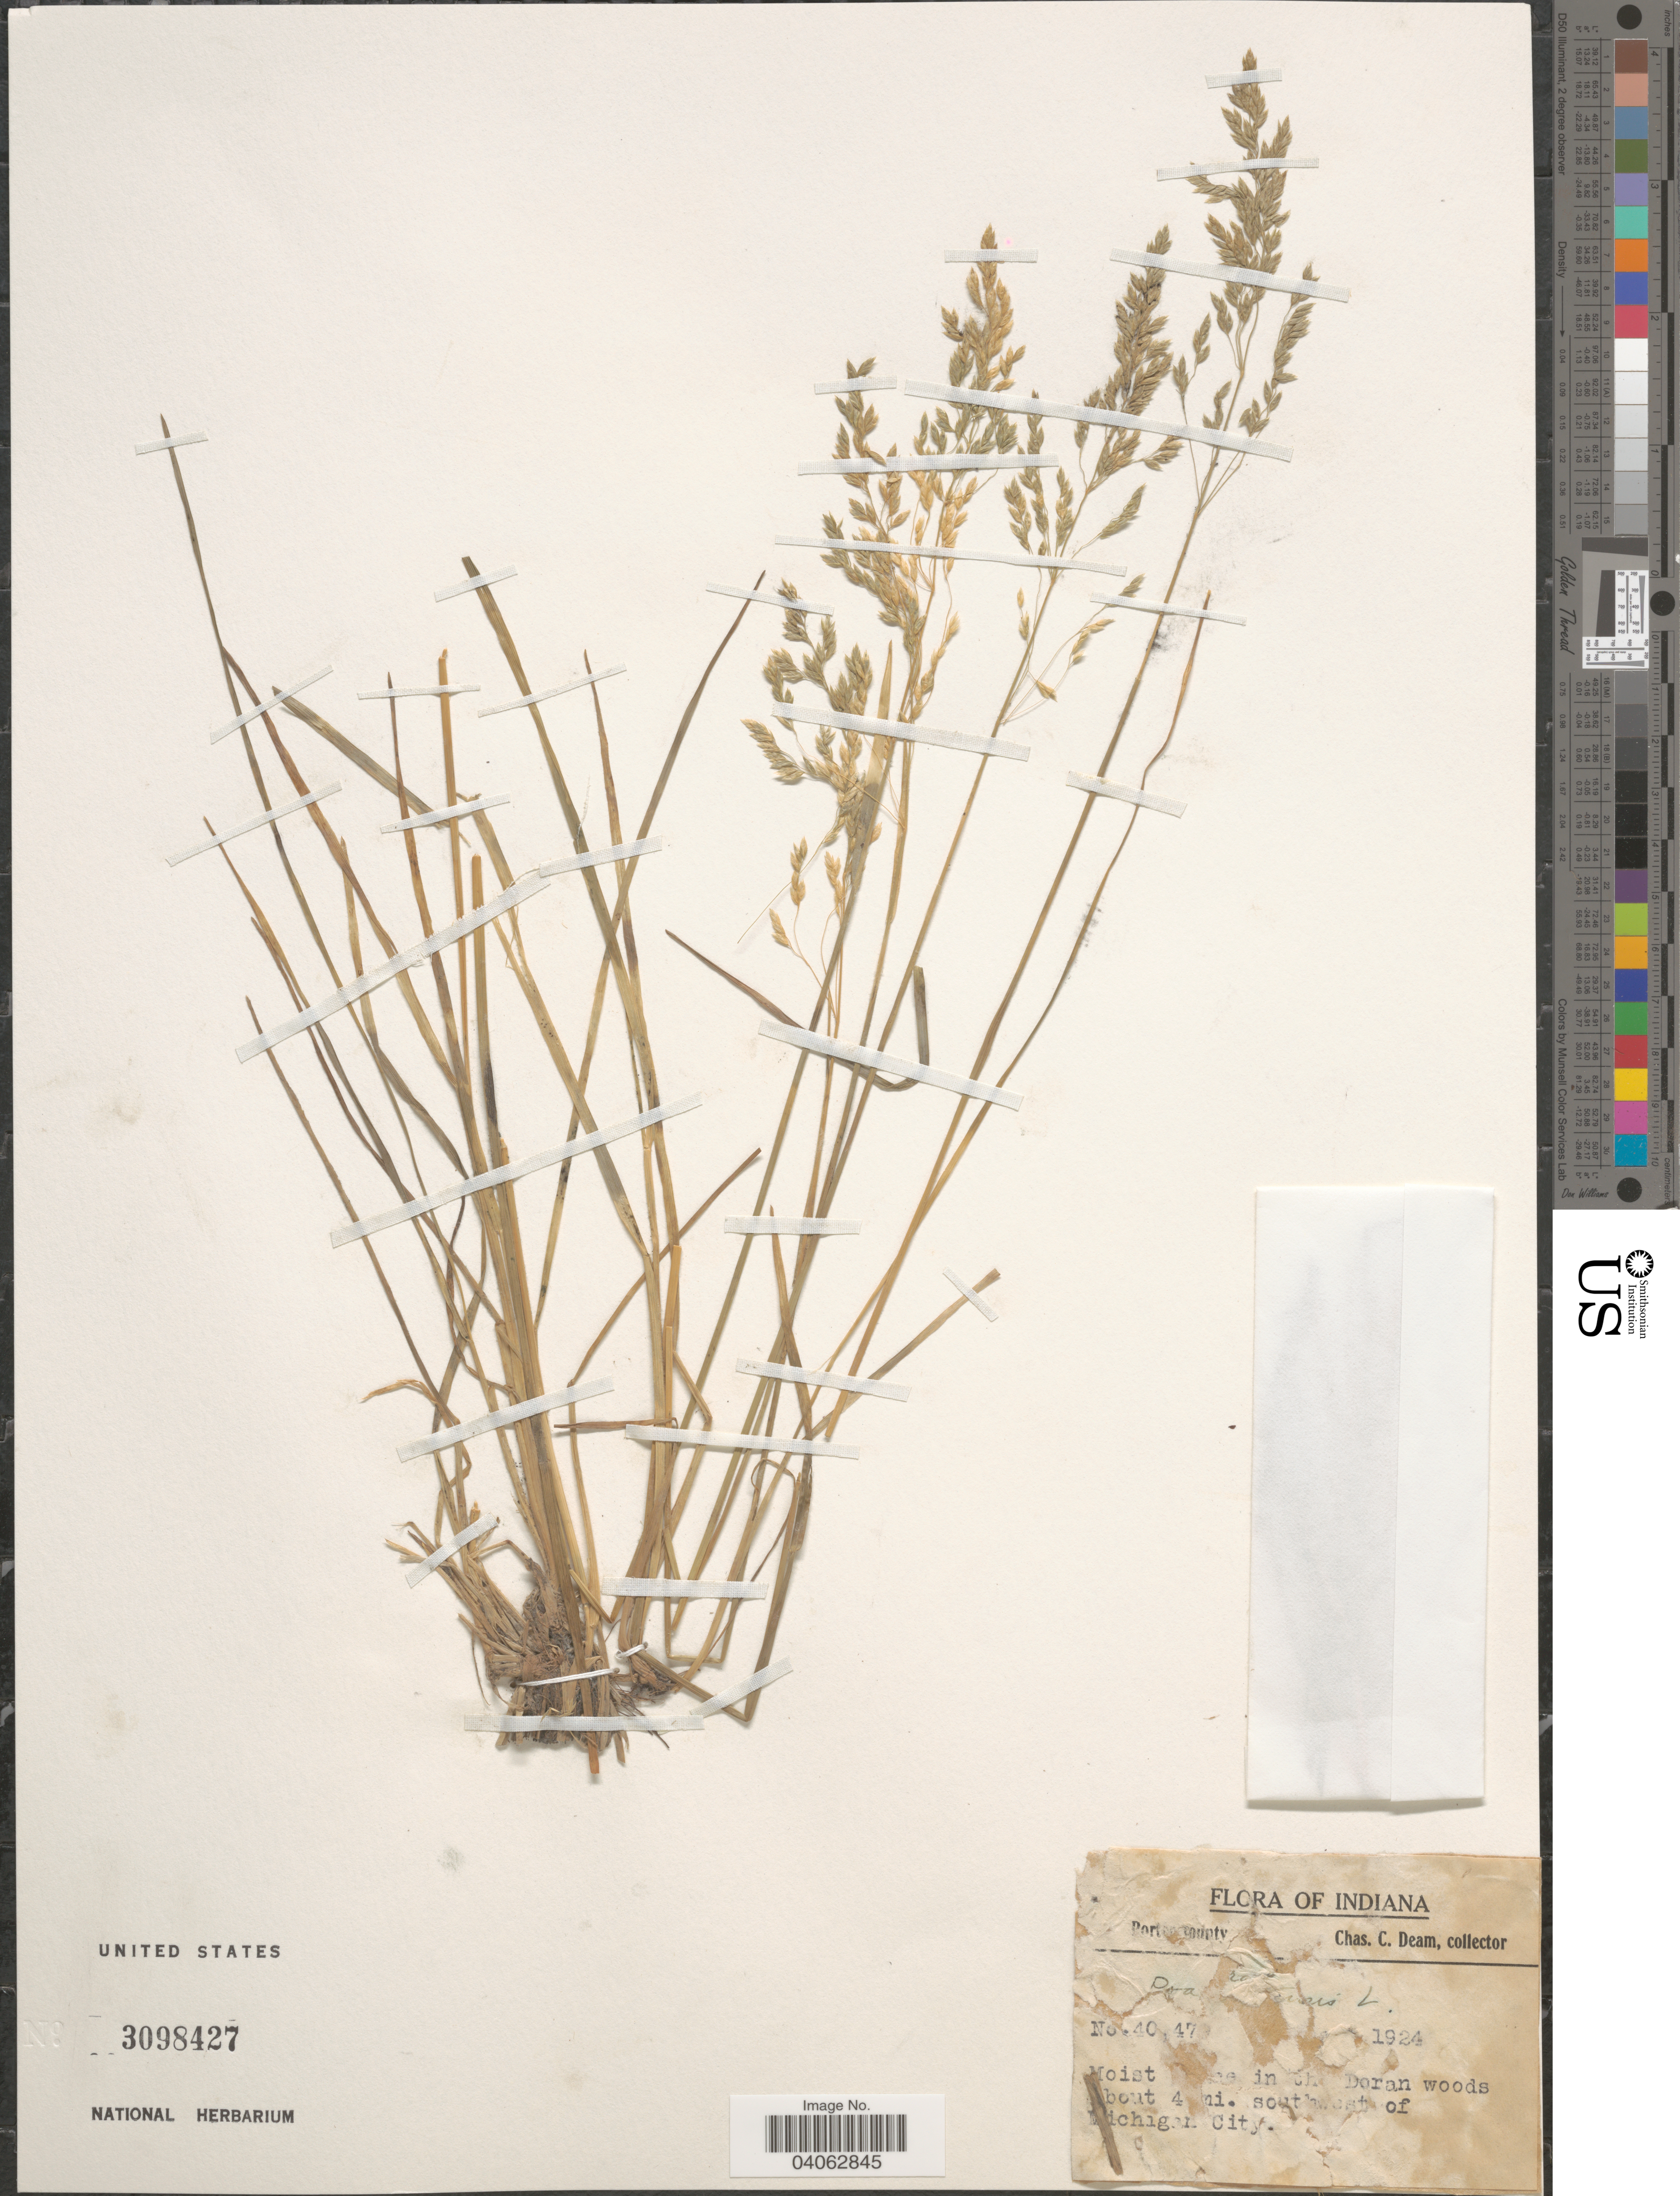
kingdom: Plantae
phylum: Tracheophyta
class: Liliopsida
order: Poales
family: Poaceae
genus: Poa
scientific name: Poa pratensis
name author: L.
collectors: C. C. Deam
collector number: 40479*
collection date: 1924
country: United States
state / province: Indiana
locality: Porter county. Moist [illegible text] in ch[illegible text] Doran woods about 4 mi. southwest of Michigan City.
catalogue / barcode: US 3098427